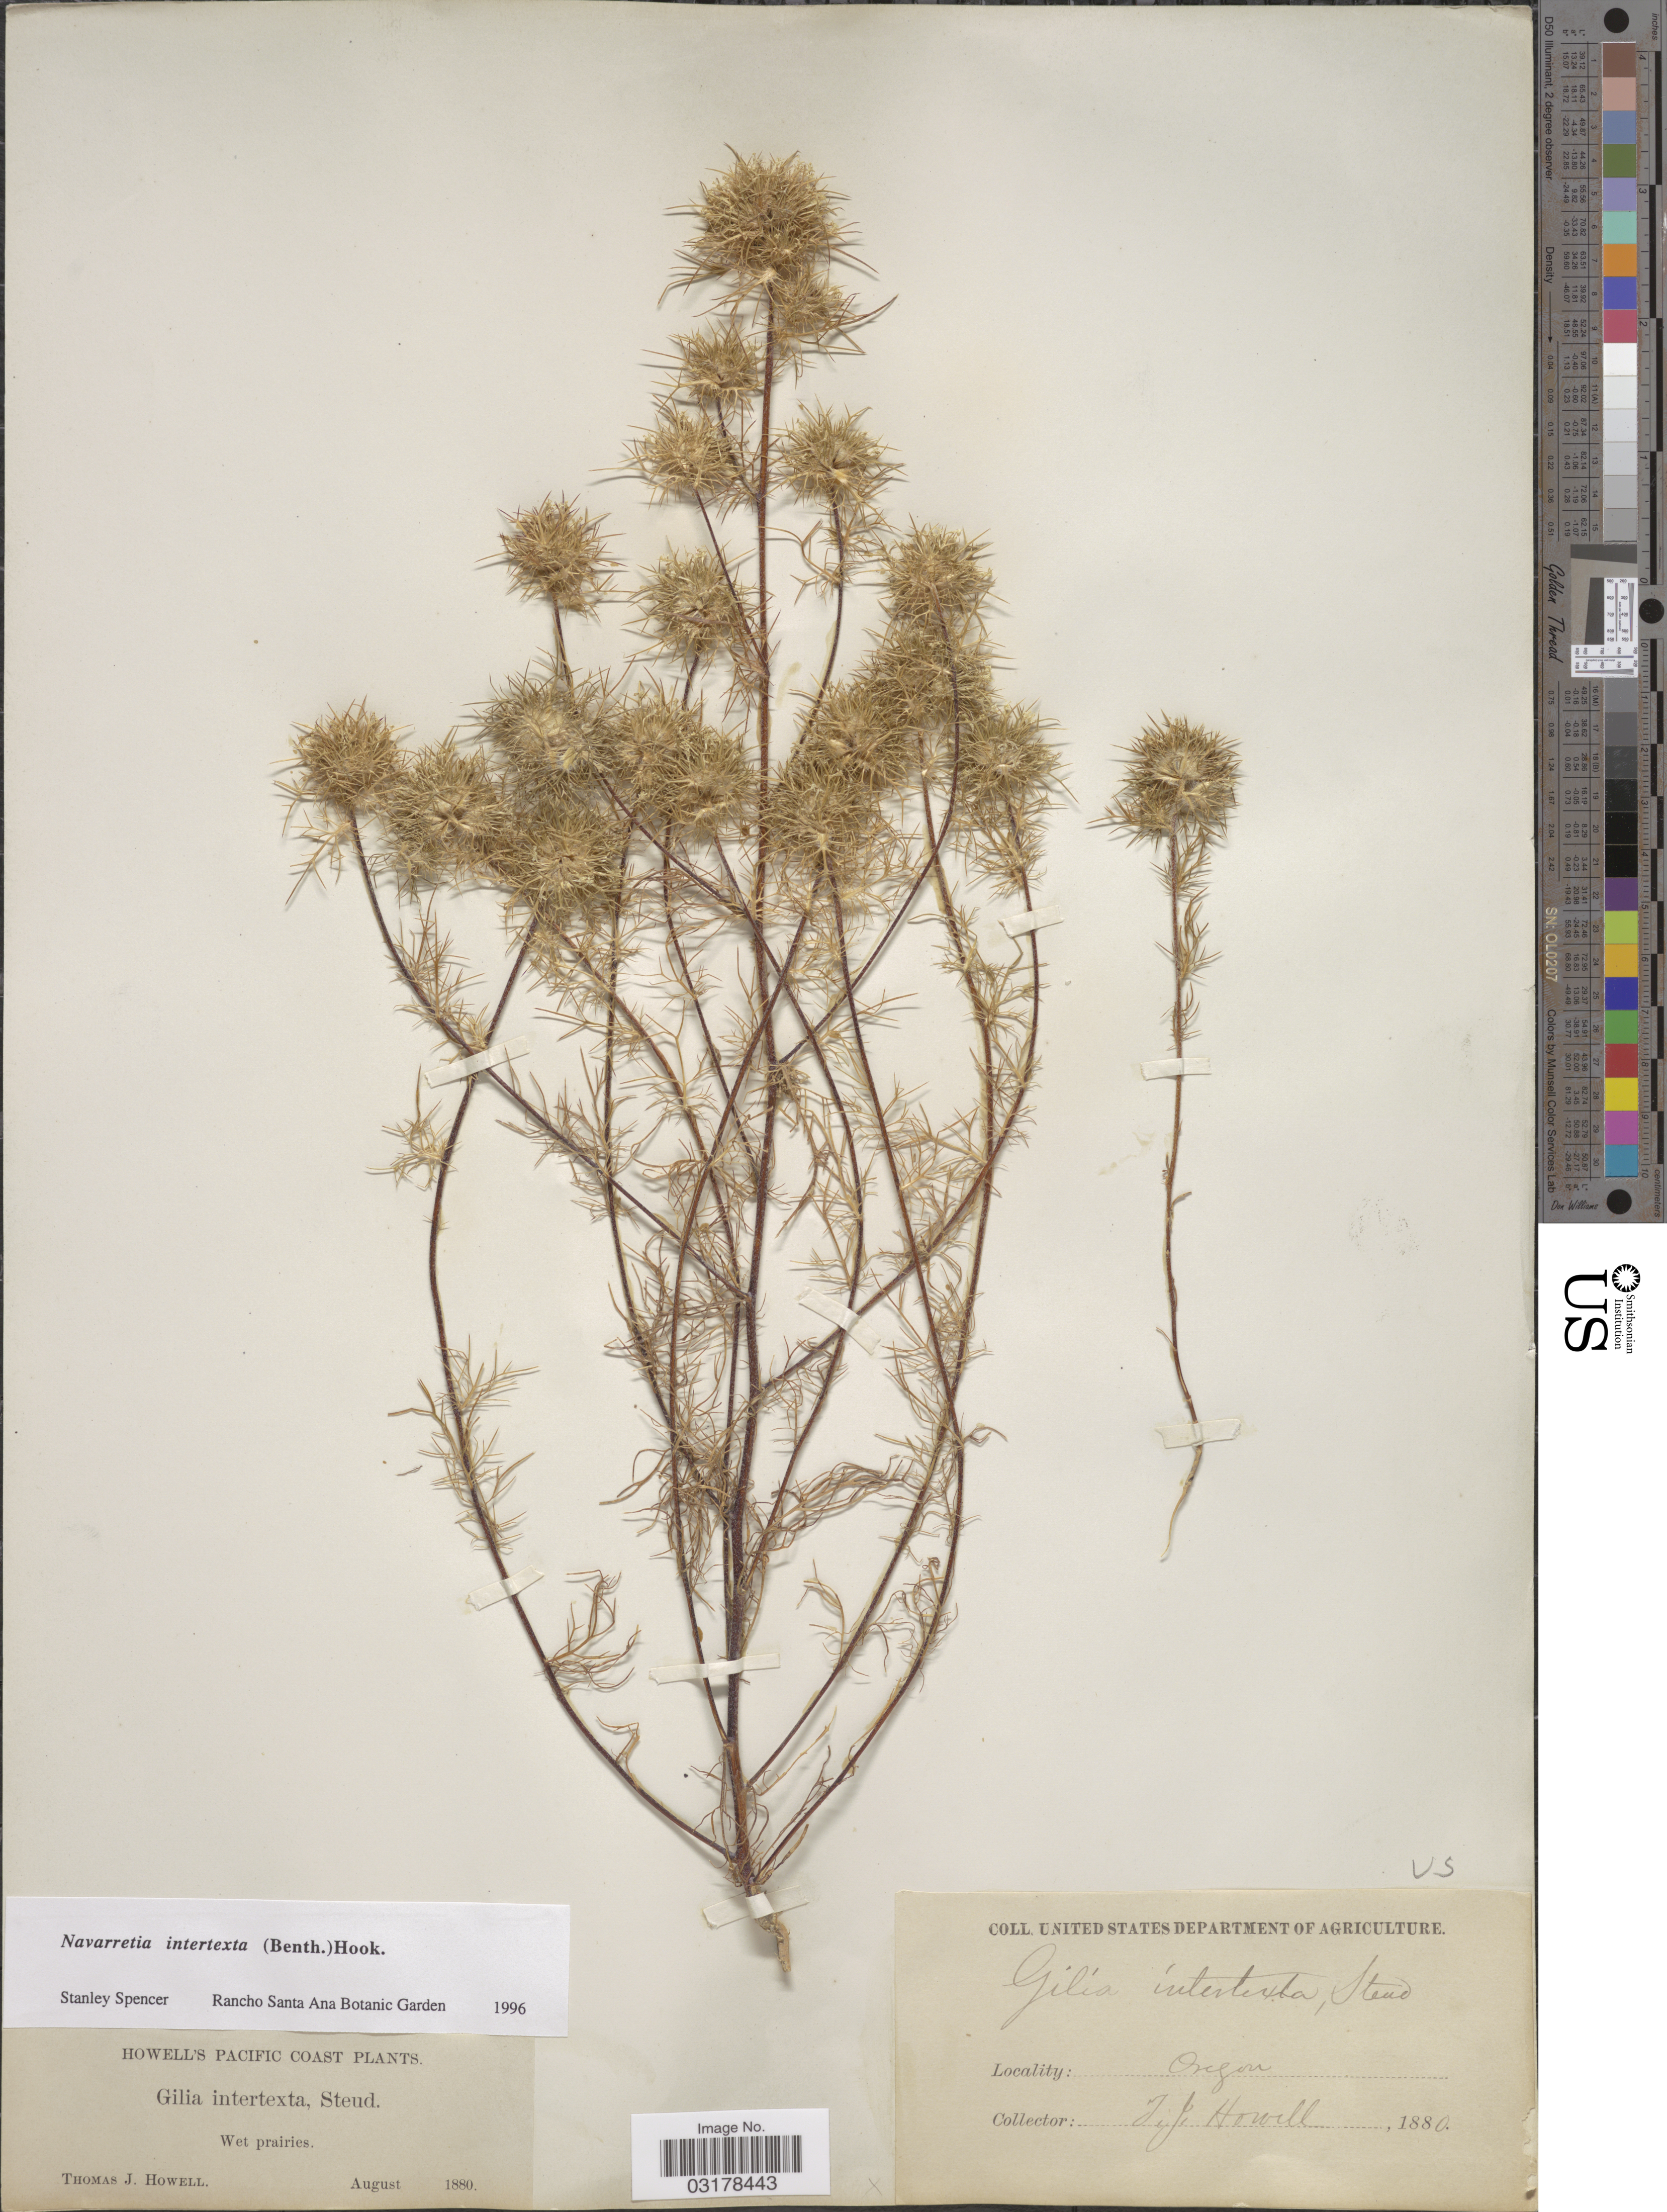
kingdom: Plantae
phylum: Tracheophyta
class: Magnoliopsida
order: Ericales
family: Polemoniaceae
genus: Navarretia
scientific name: Navarretia intertexta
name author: (Benth.) Hook.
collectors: T. J. Howell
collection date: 1880-08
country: United States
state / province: Oregon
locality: Pacific Coast.